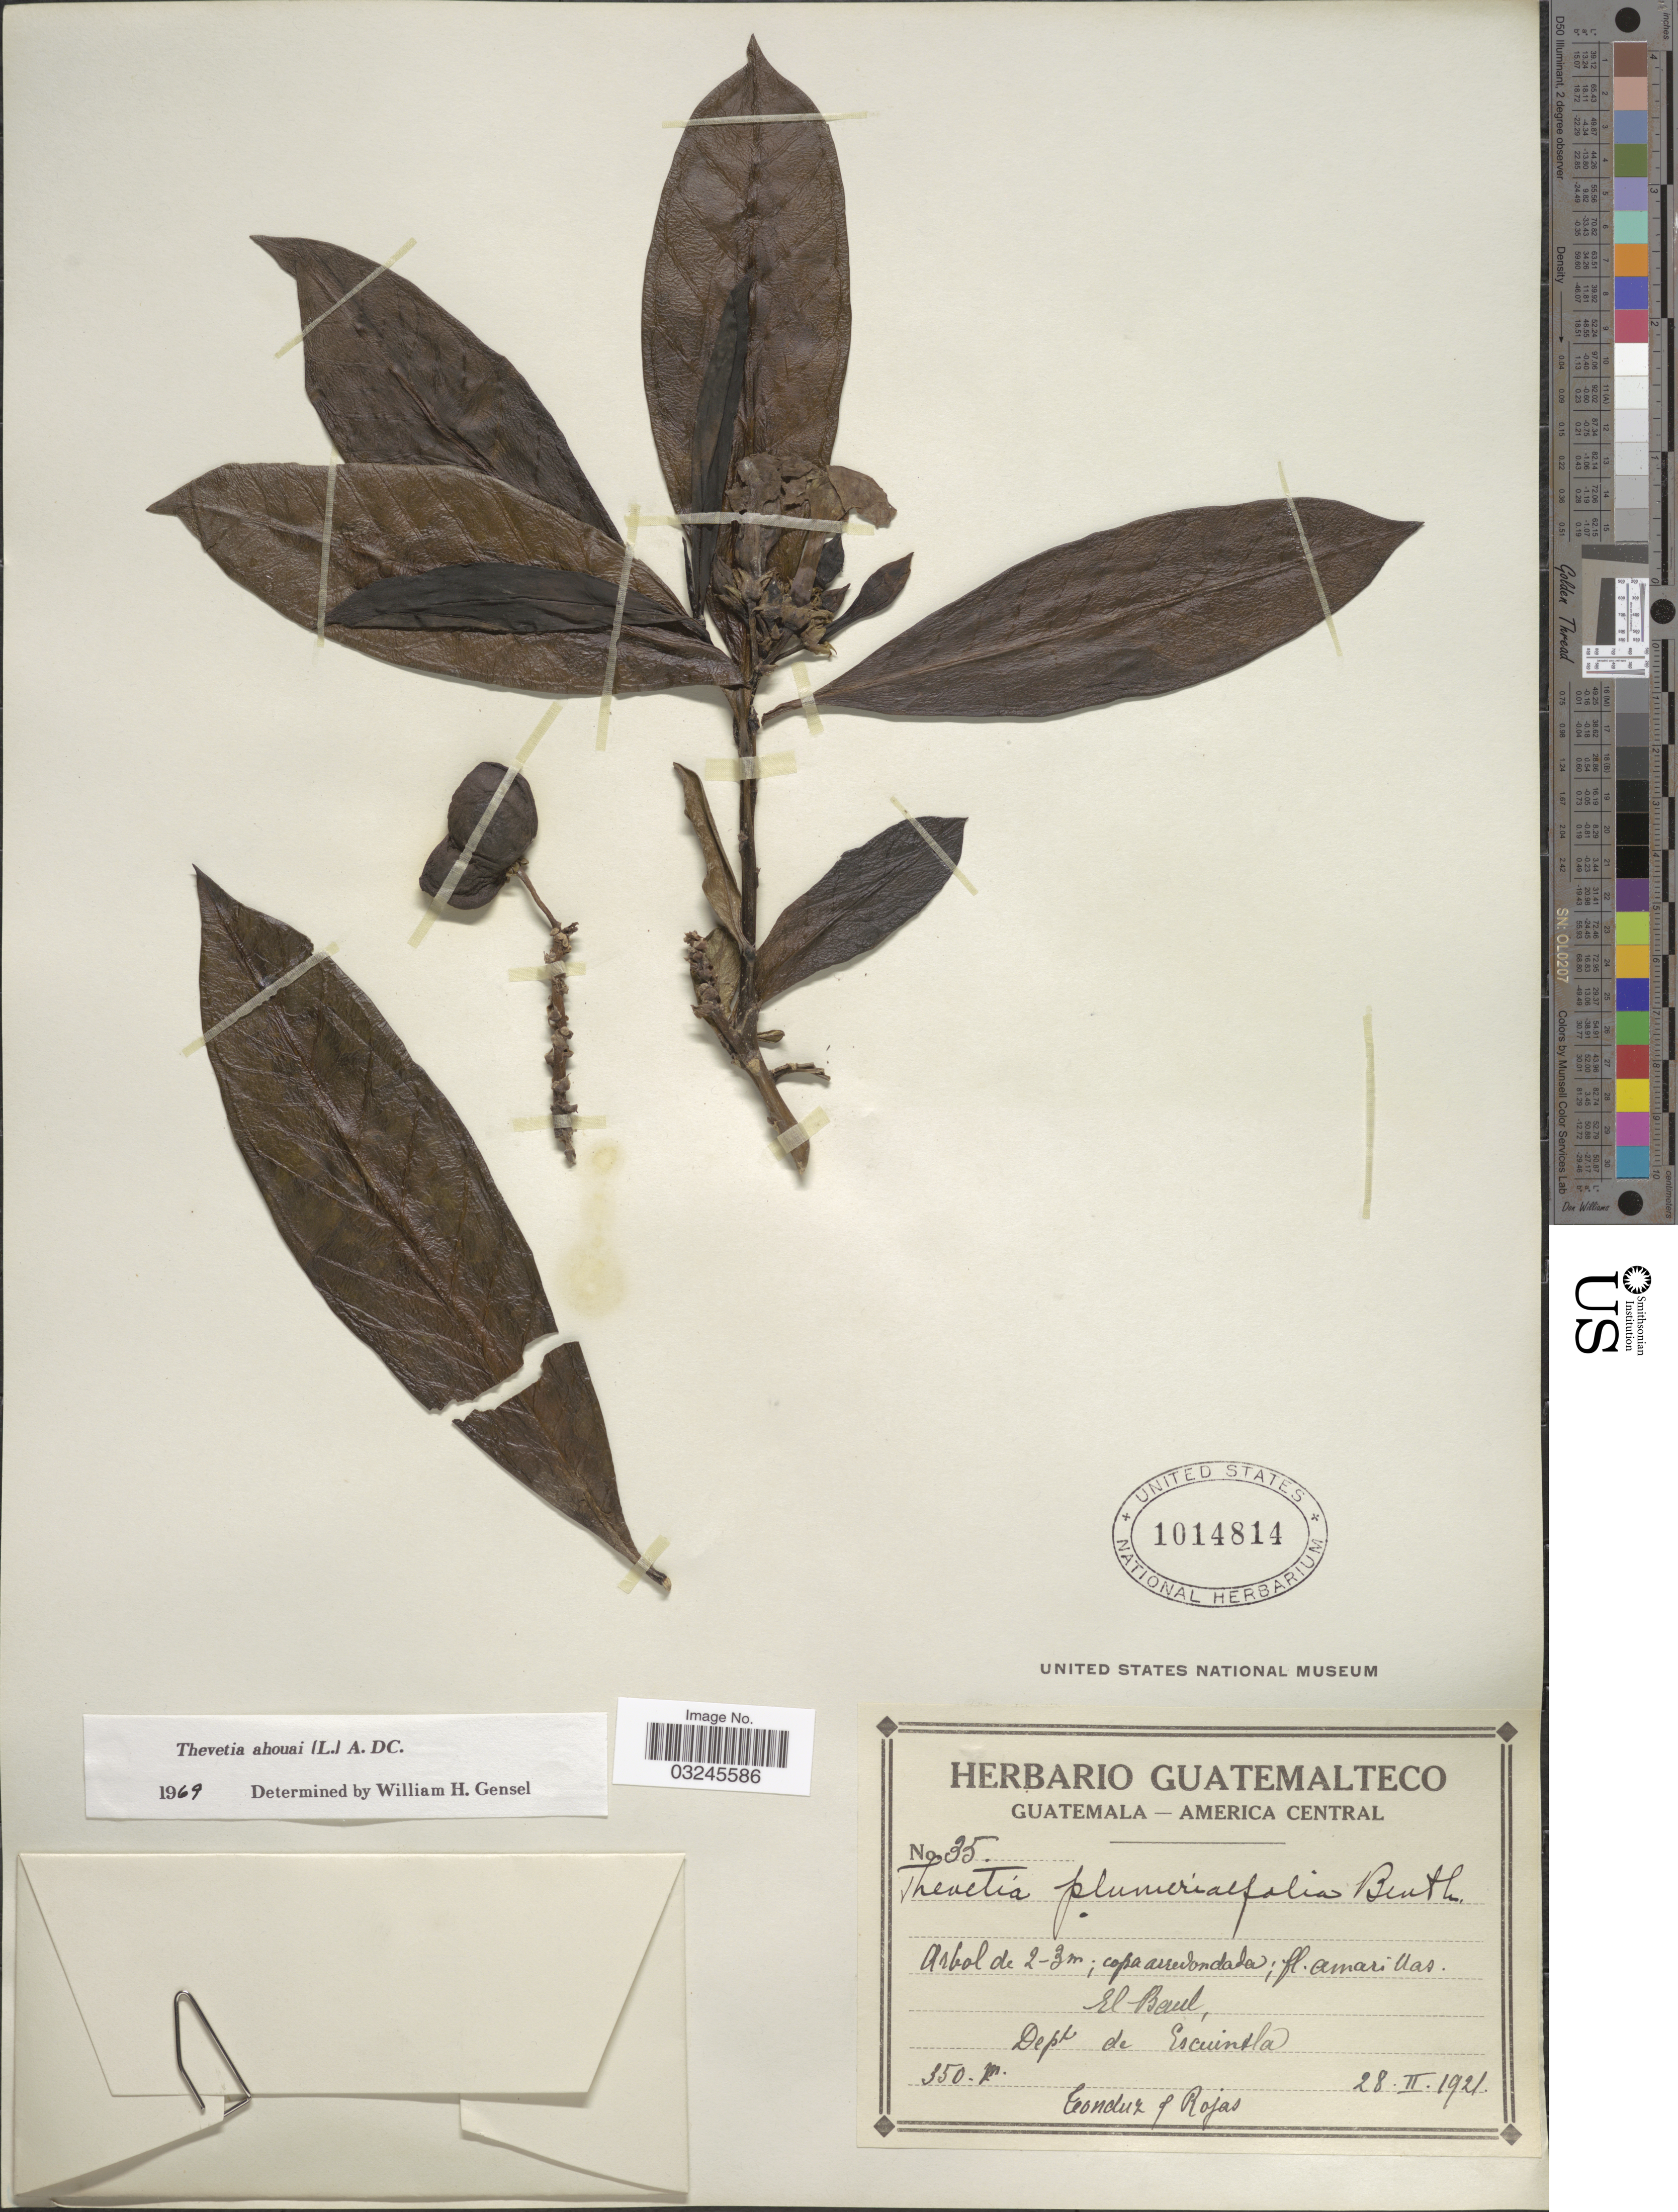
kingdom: Plantae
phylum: Tracheophyta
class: Magnoliopsida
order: Gentianales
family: Apocynaceae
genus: Thevetia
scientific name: Thevetia ahouai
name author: (L.) A. DC.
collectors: Tonduz & Rojas, --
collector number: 35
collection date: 1921-02-28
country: Guatemala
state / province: Escuintla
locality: El Baul, Dept. de Escuintla.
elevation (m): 350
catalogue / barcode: US 1014814